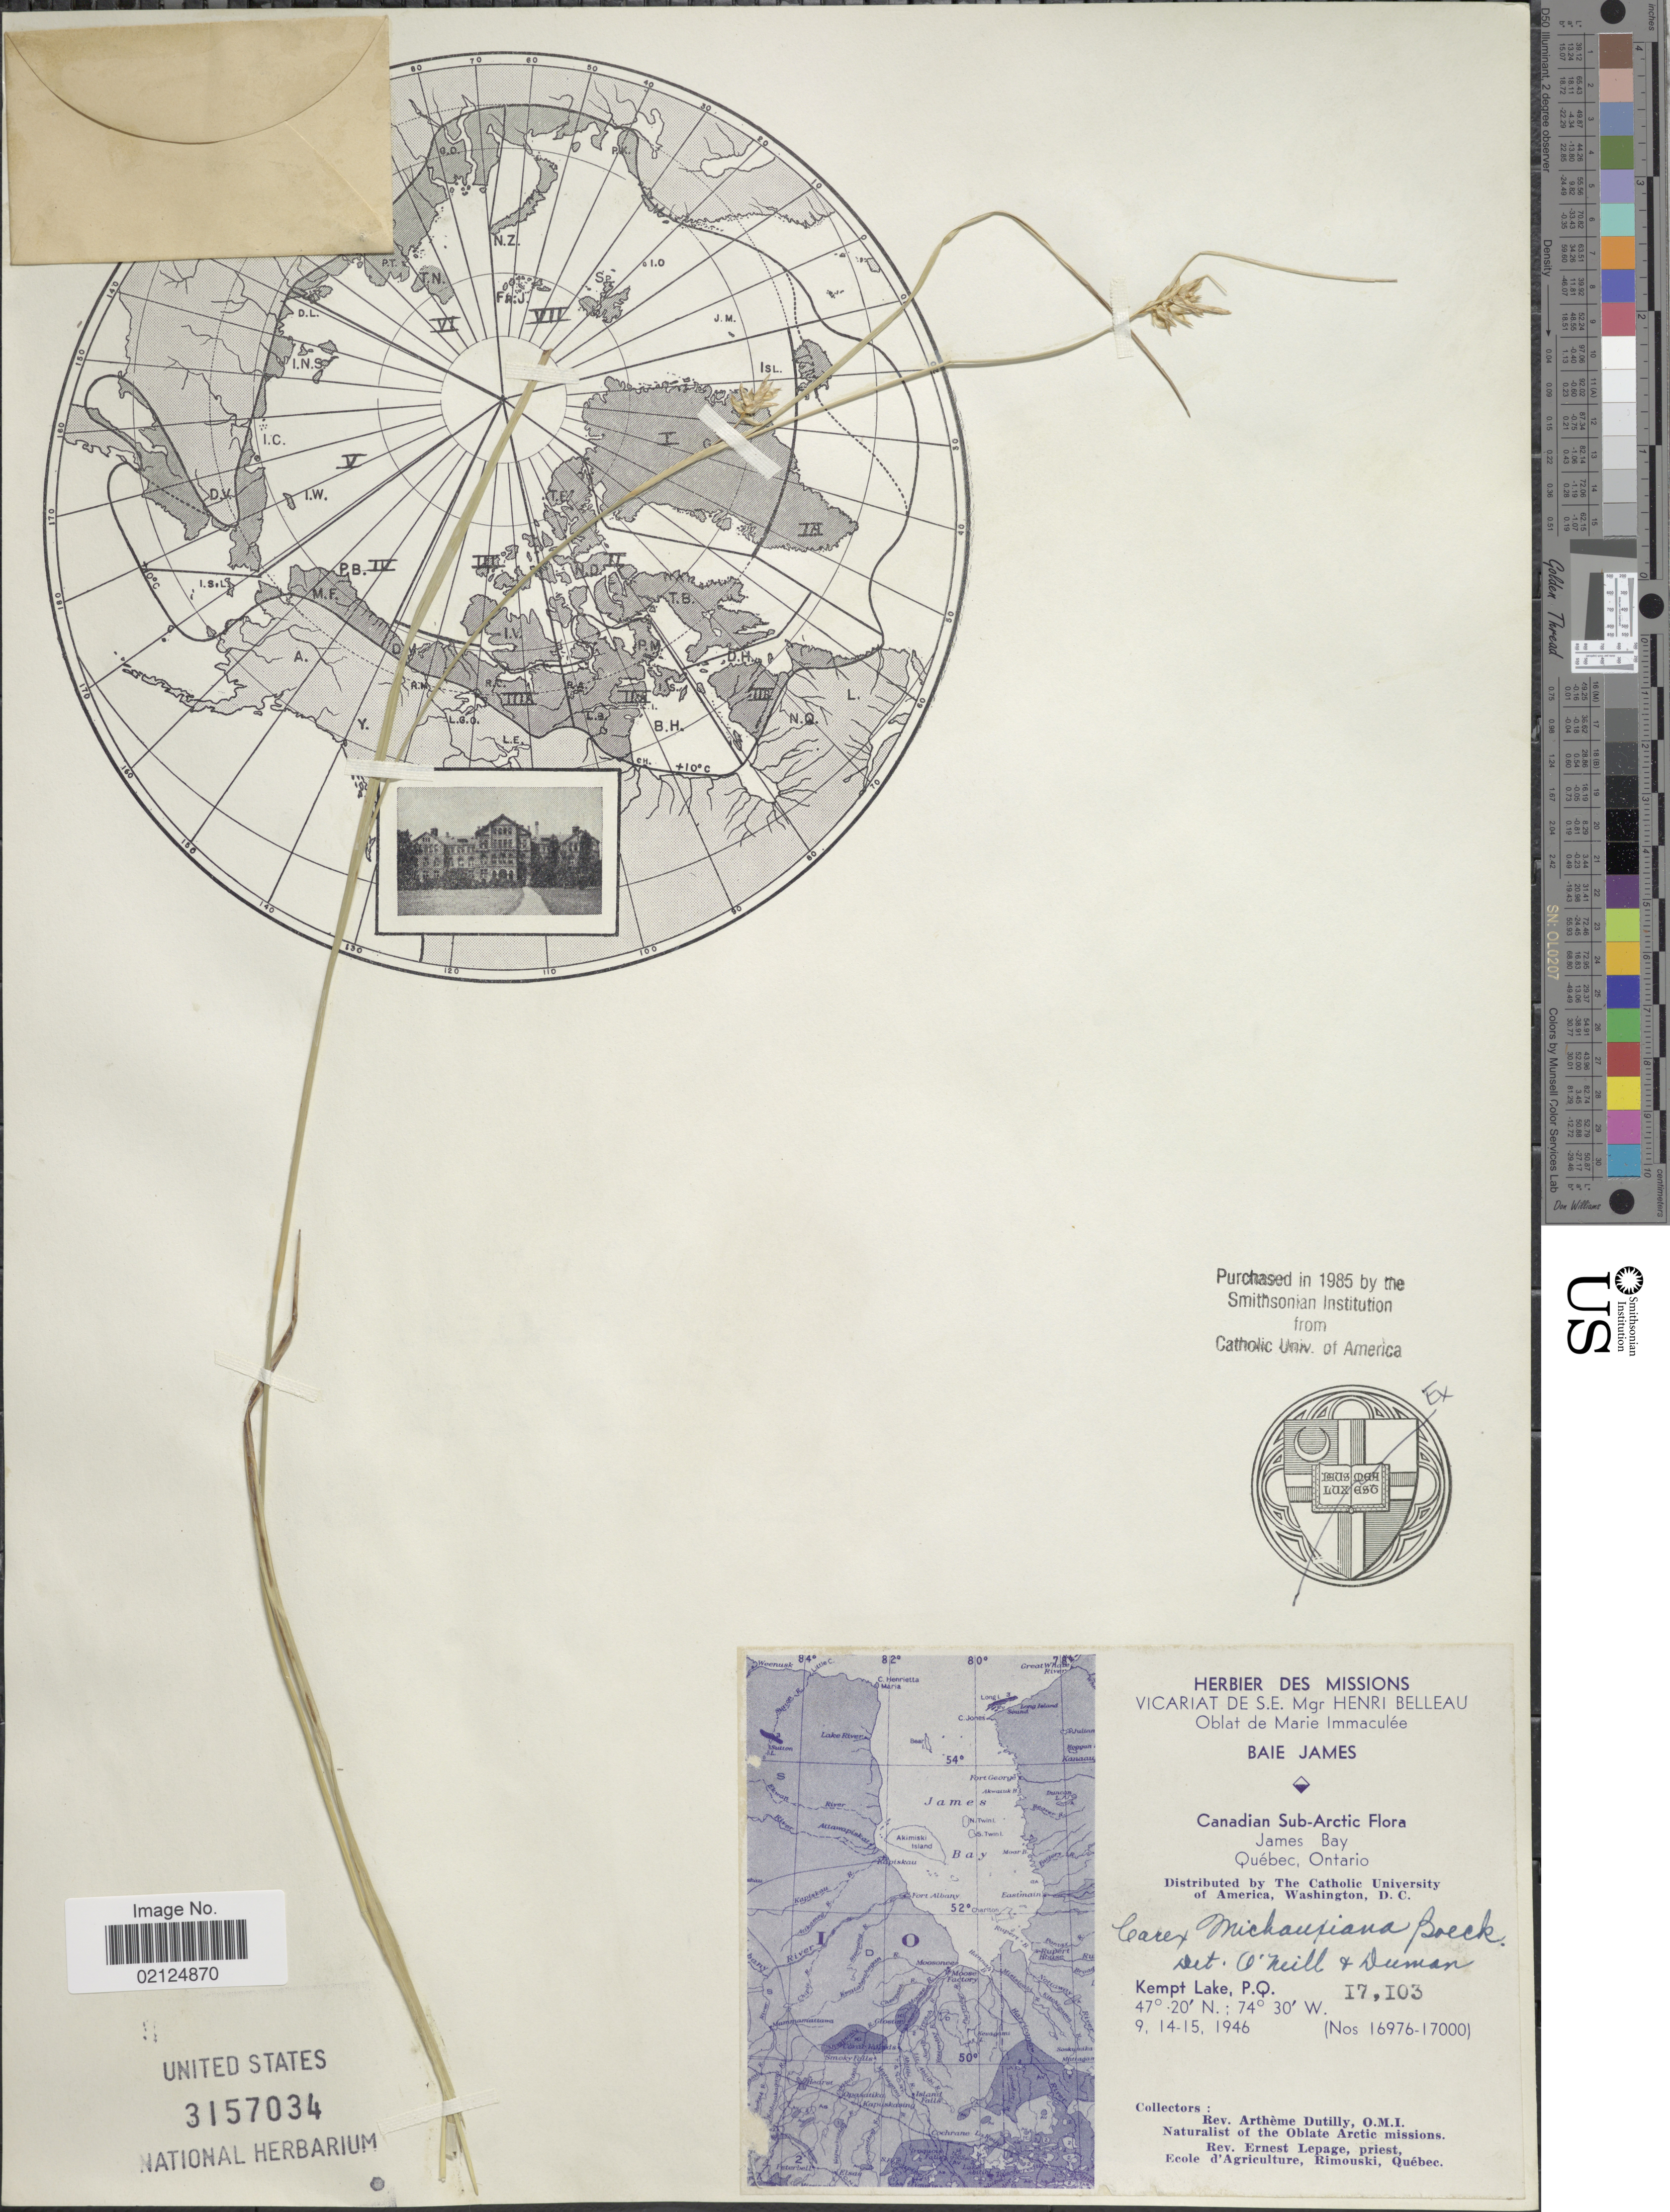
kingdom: Plantae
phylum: Tracheophyta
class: Liliopsida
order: Poales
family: Cyperaceae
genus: Carex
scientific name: Carex michauxiana subsp. michauxiana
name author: Boeckeler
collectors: A. Dutilly & E. Lepage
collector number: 17103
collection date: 1946-09-14/1946-09-15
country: Canada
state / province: Quebec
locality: Baie James, Canadian Sub-Arctic, James Bay, Quebec, Ontario, Kempt Lake, P. Q.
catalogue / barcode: US 3157034